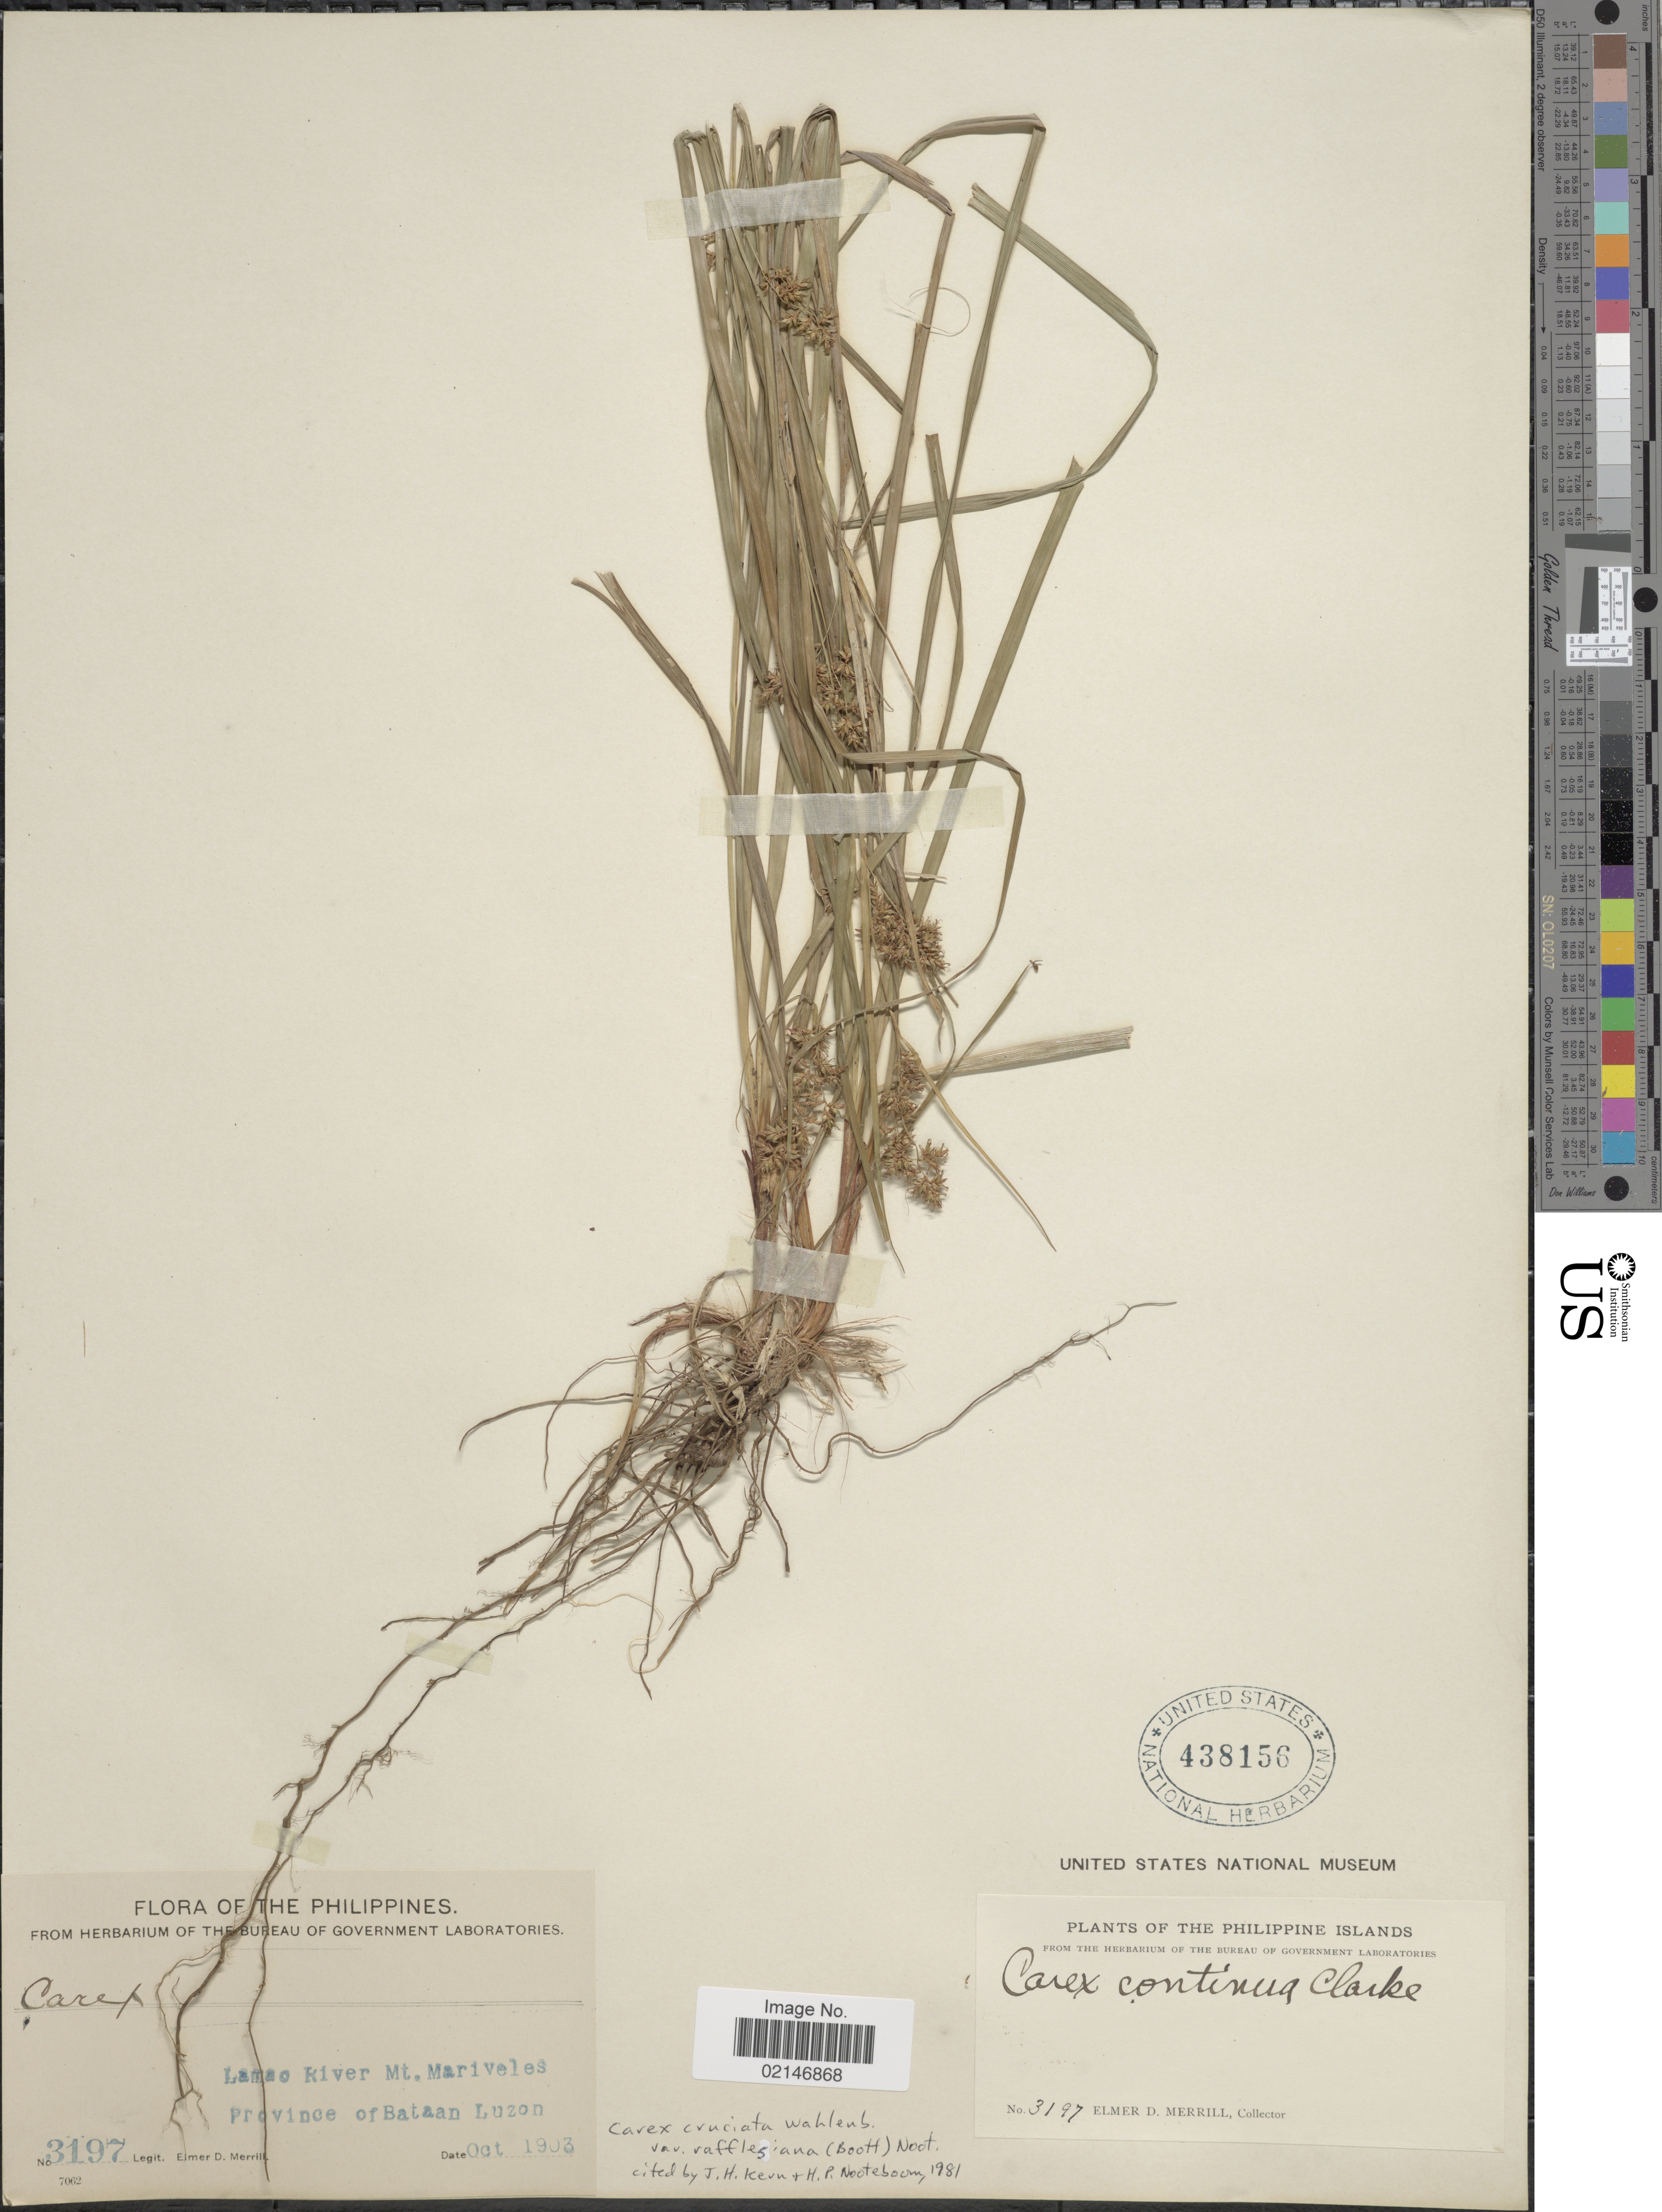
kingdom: Plantae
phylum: Tracheophyta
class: Liliopsida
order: Poales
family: Cyperaceae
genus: Carex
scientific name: Carex rafflesiana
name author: Boott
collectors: E. D. Merrill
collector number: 3197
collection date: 1903-10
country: Philippines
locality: Lamao River, Mt. Mariveles, Province of Bataan Luzon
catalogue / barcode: US 438156